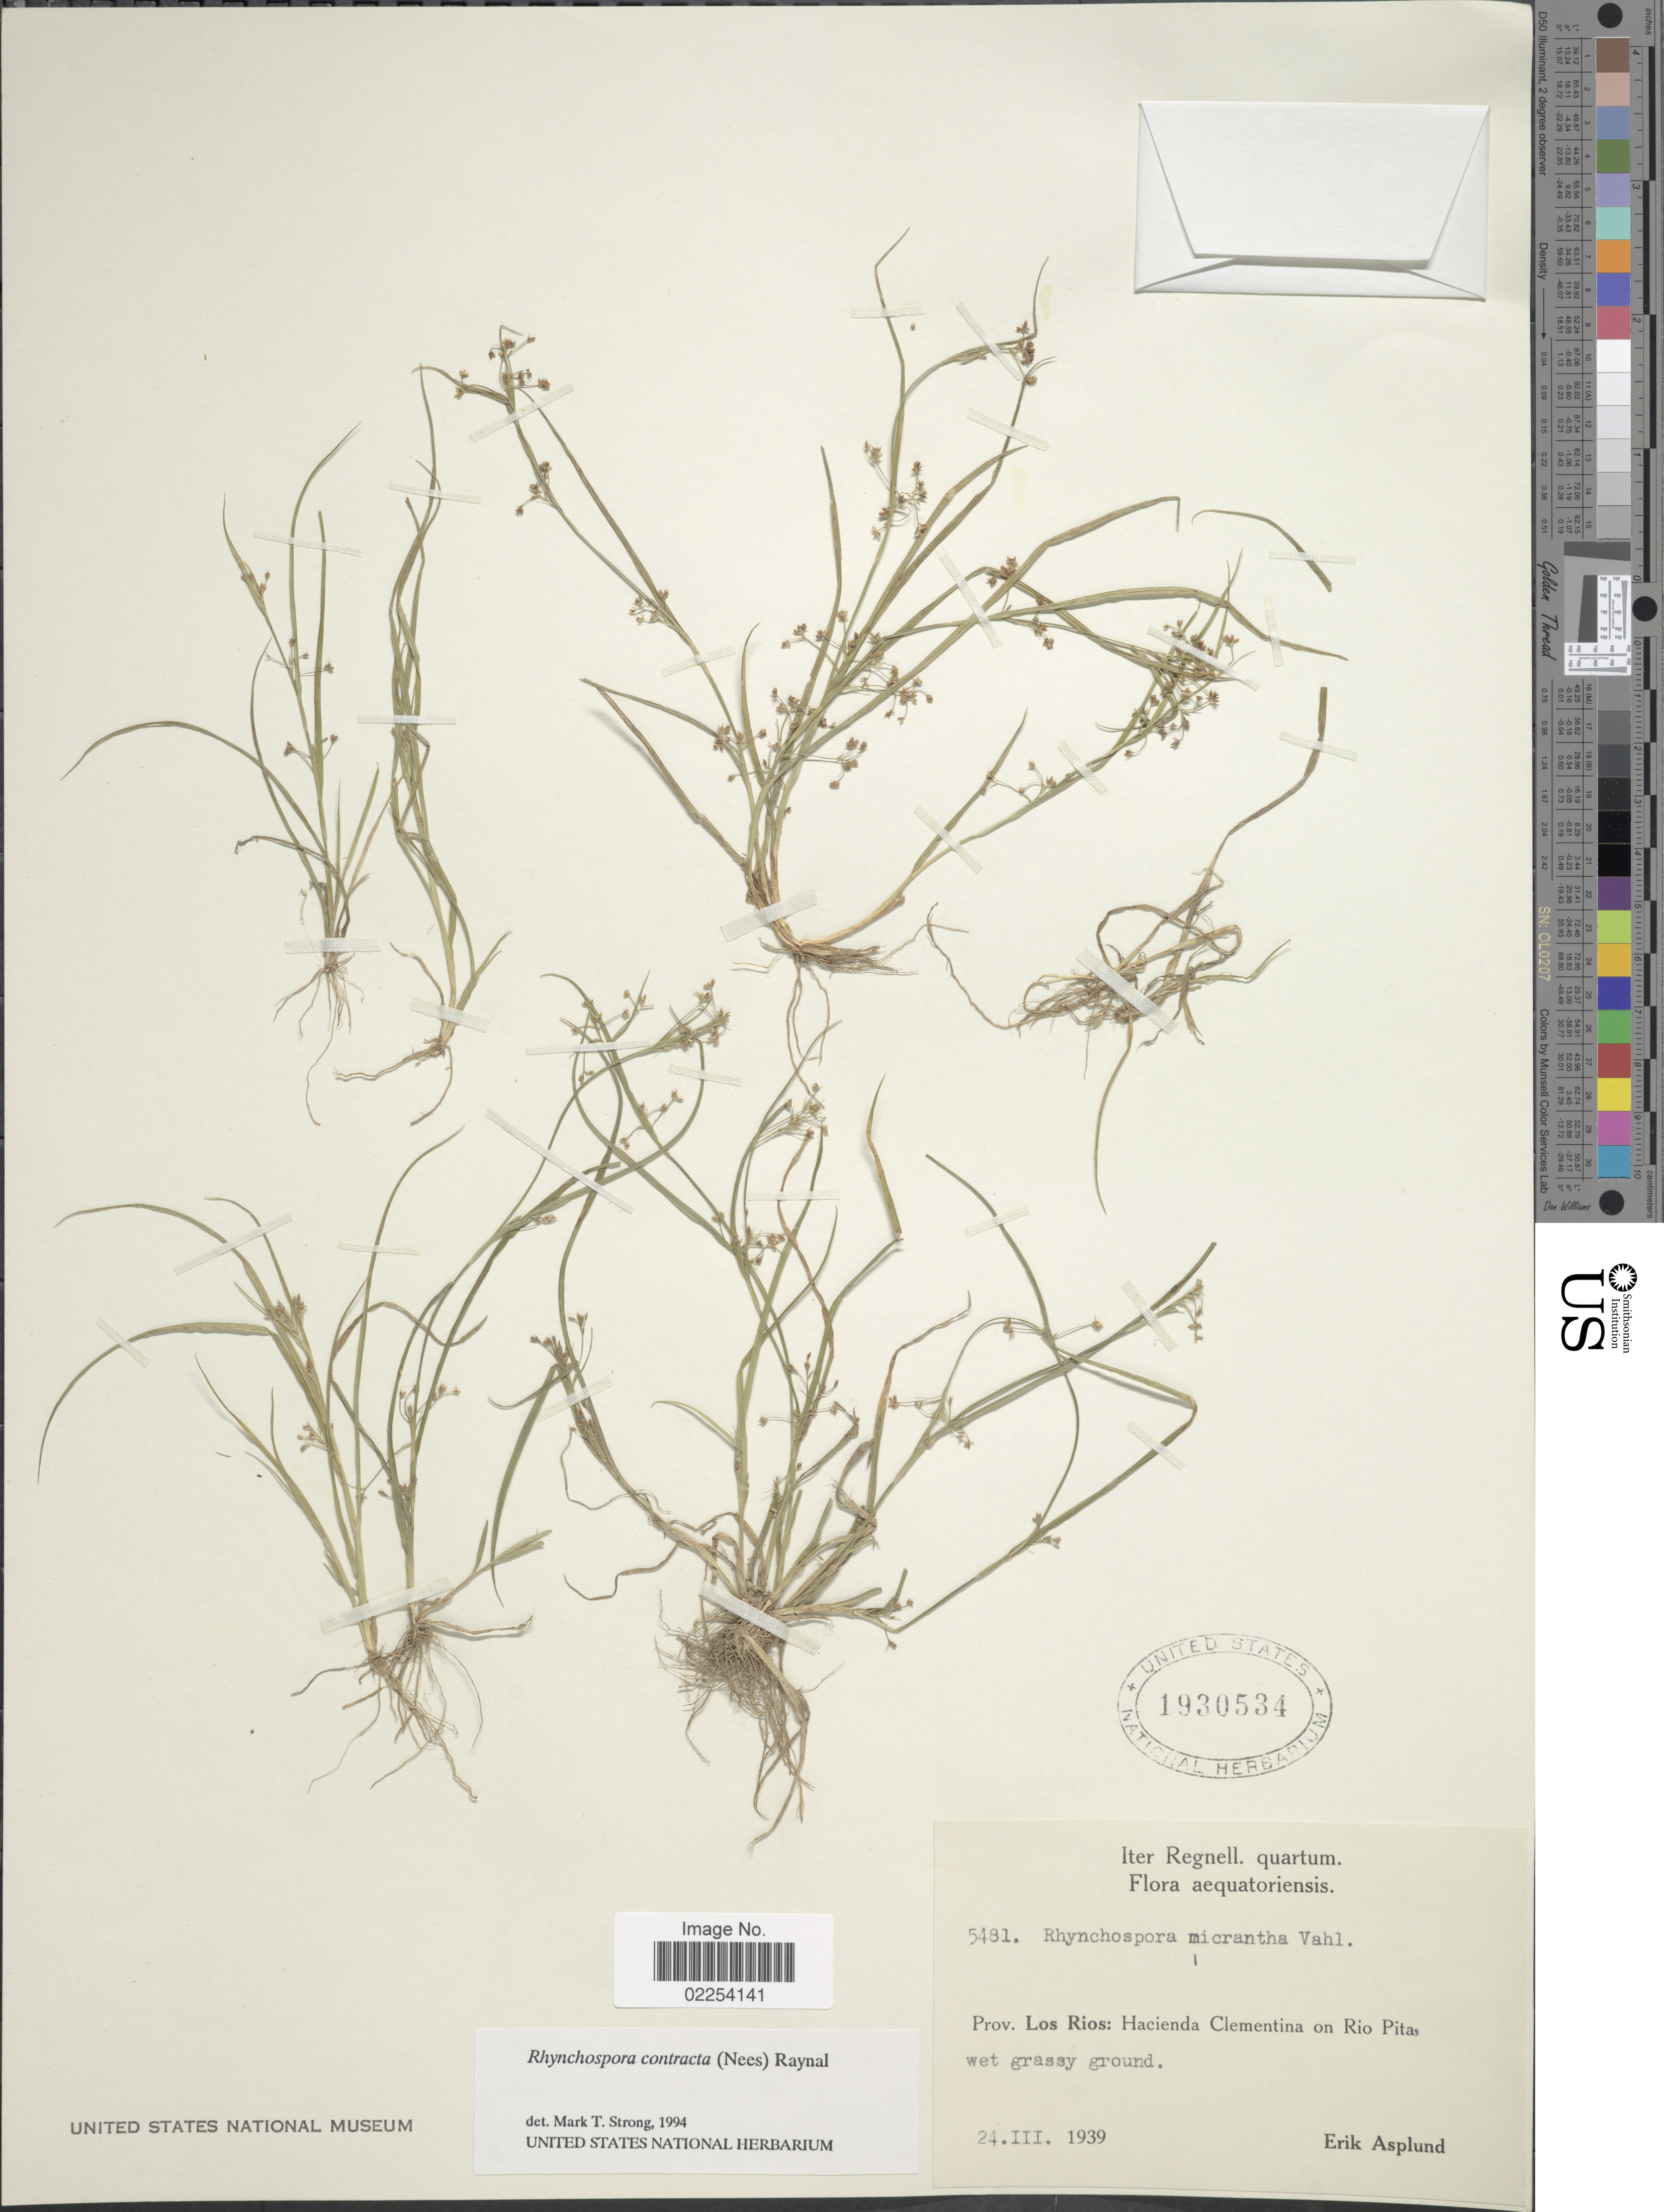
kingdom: Plantae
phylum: Tracheophyta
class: Liliopsida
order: Poales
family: Cyperaceae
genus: Rhynchospora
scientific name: Rhynchospora contracta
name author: (Nees) J. Raynal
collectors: E. Asplund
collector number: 5481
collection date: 1939-03-24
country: Ecuador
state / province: Los Ríos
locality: Prov. Los Rios: Hacienda Clementina on Rio Pita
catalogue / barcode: US 1930534